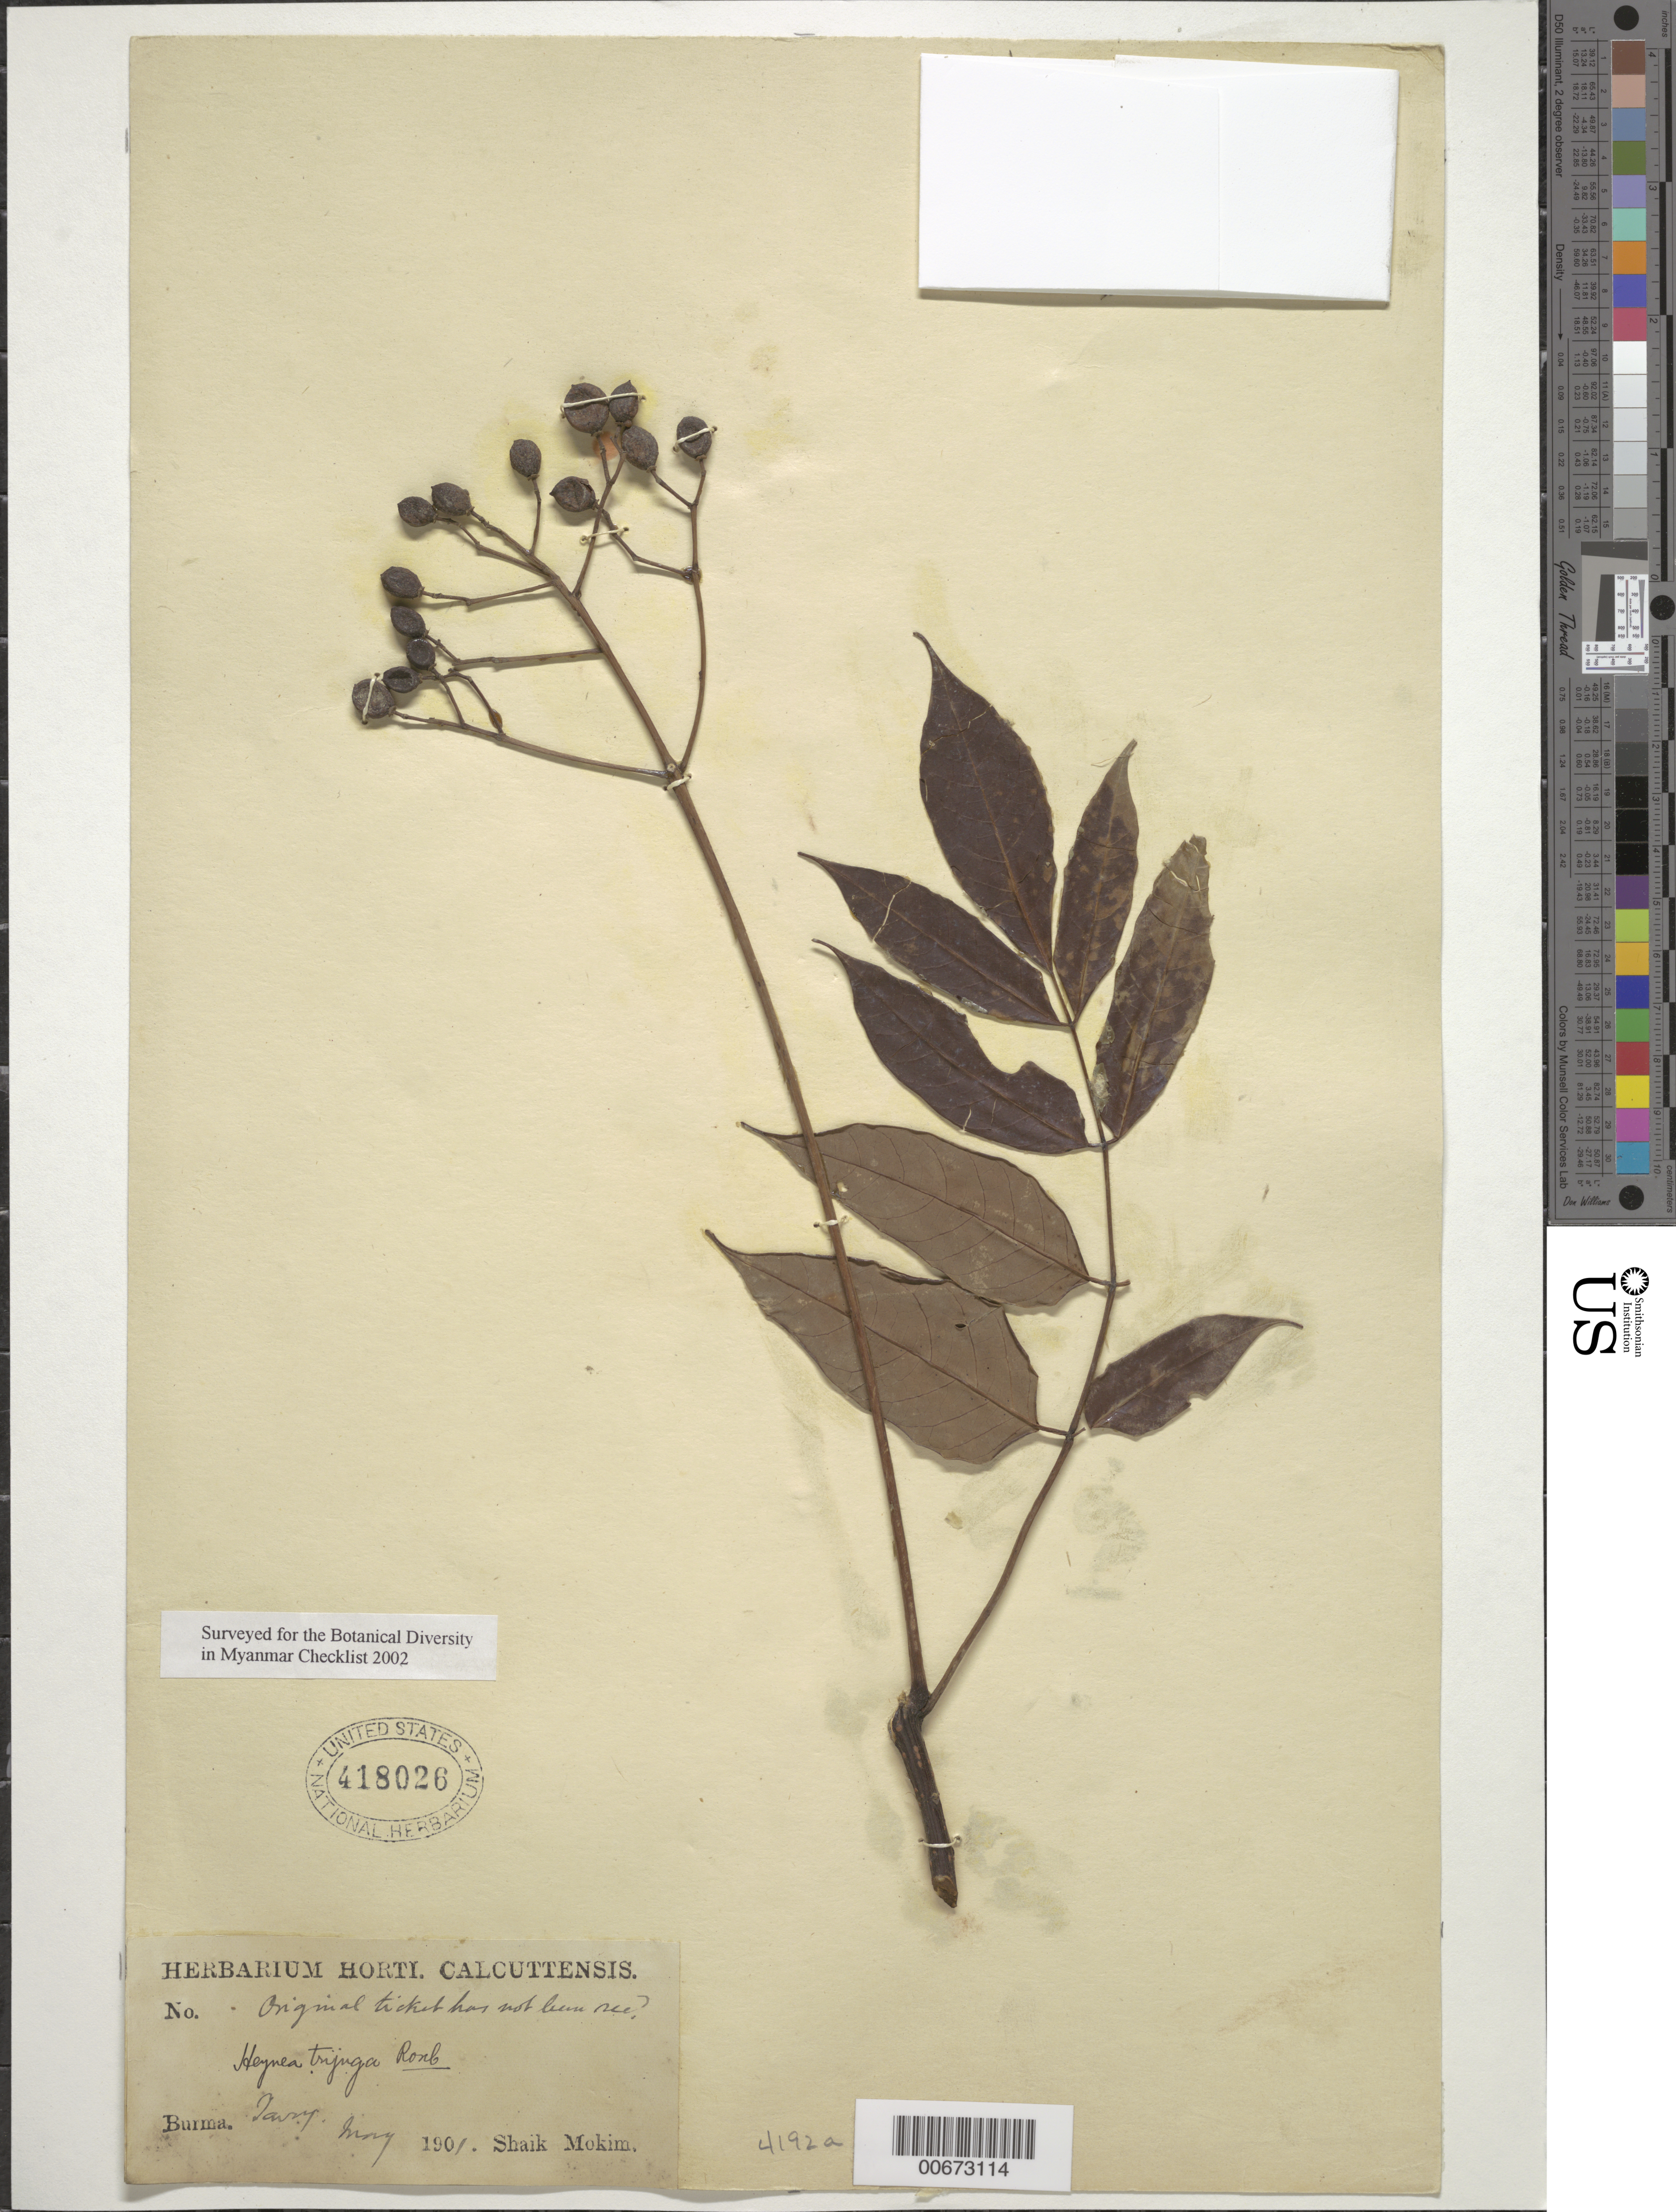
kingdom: Plantae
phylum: Tracheophyta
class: Magnoliopsida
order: Sapindales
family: Meliaceae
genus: Heynea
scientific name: Heynea trijuga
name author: Roxb.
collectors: S. Mokim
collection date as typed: May 1901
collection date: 1901-05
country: Myanmar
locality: Lavsy Ming.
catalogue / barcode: US 418026